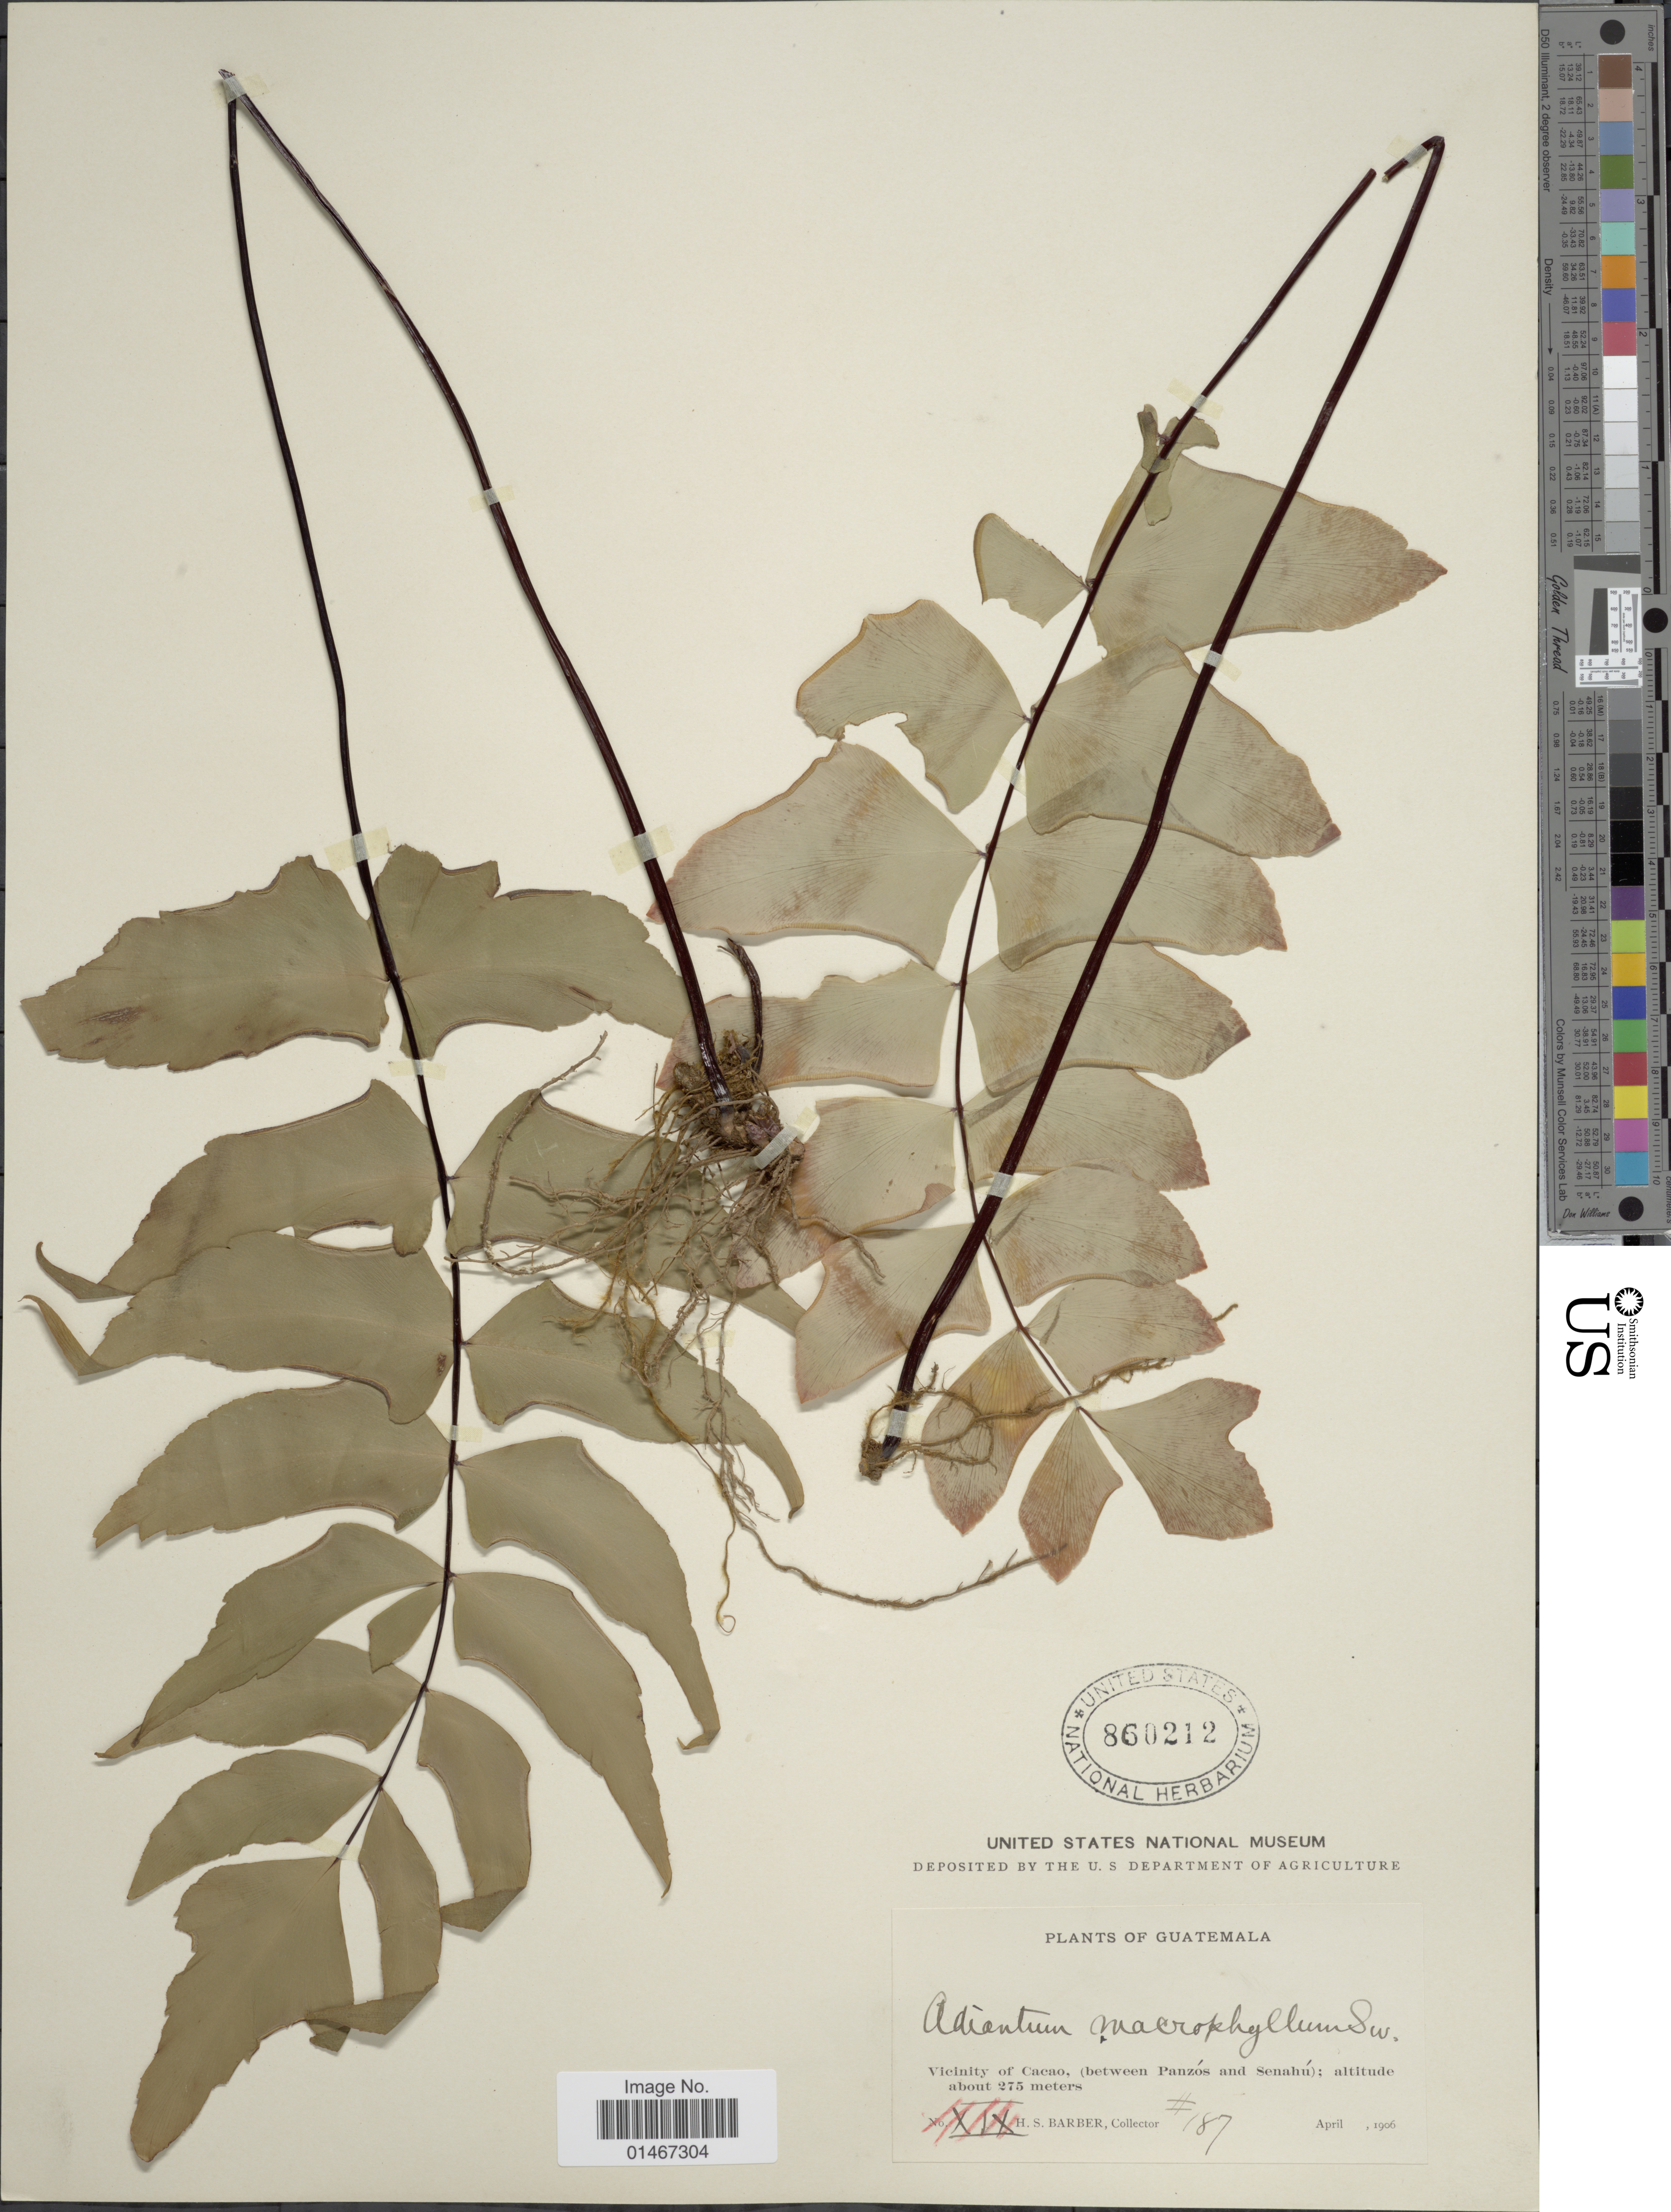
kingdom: Plantae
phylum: Tracheophyta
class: Polypodiopsida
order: Polypodiales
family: Pteridaceae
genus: Adiantum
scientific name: Adiantum macrophyllum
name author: Sw.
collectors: H. Barber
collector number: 187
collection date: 1906-04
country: Guatemala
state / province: Guatemala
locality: Vicinity of Cacao, (between Panzos and Senahu).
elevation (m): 275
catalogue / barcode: US 860212